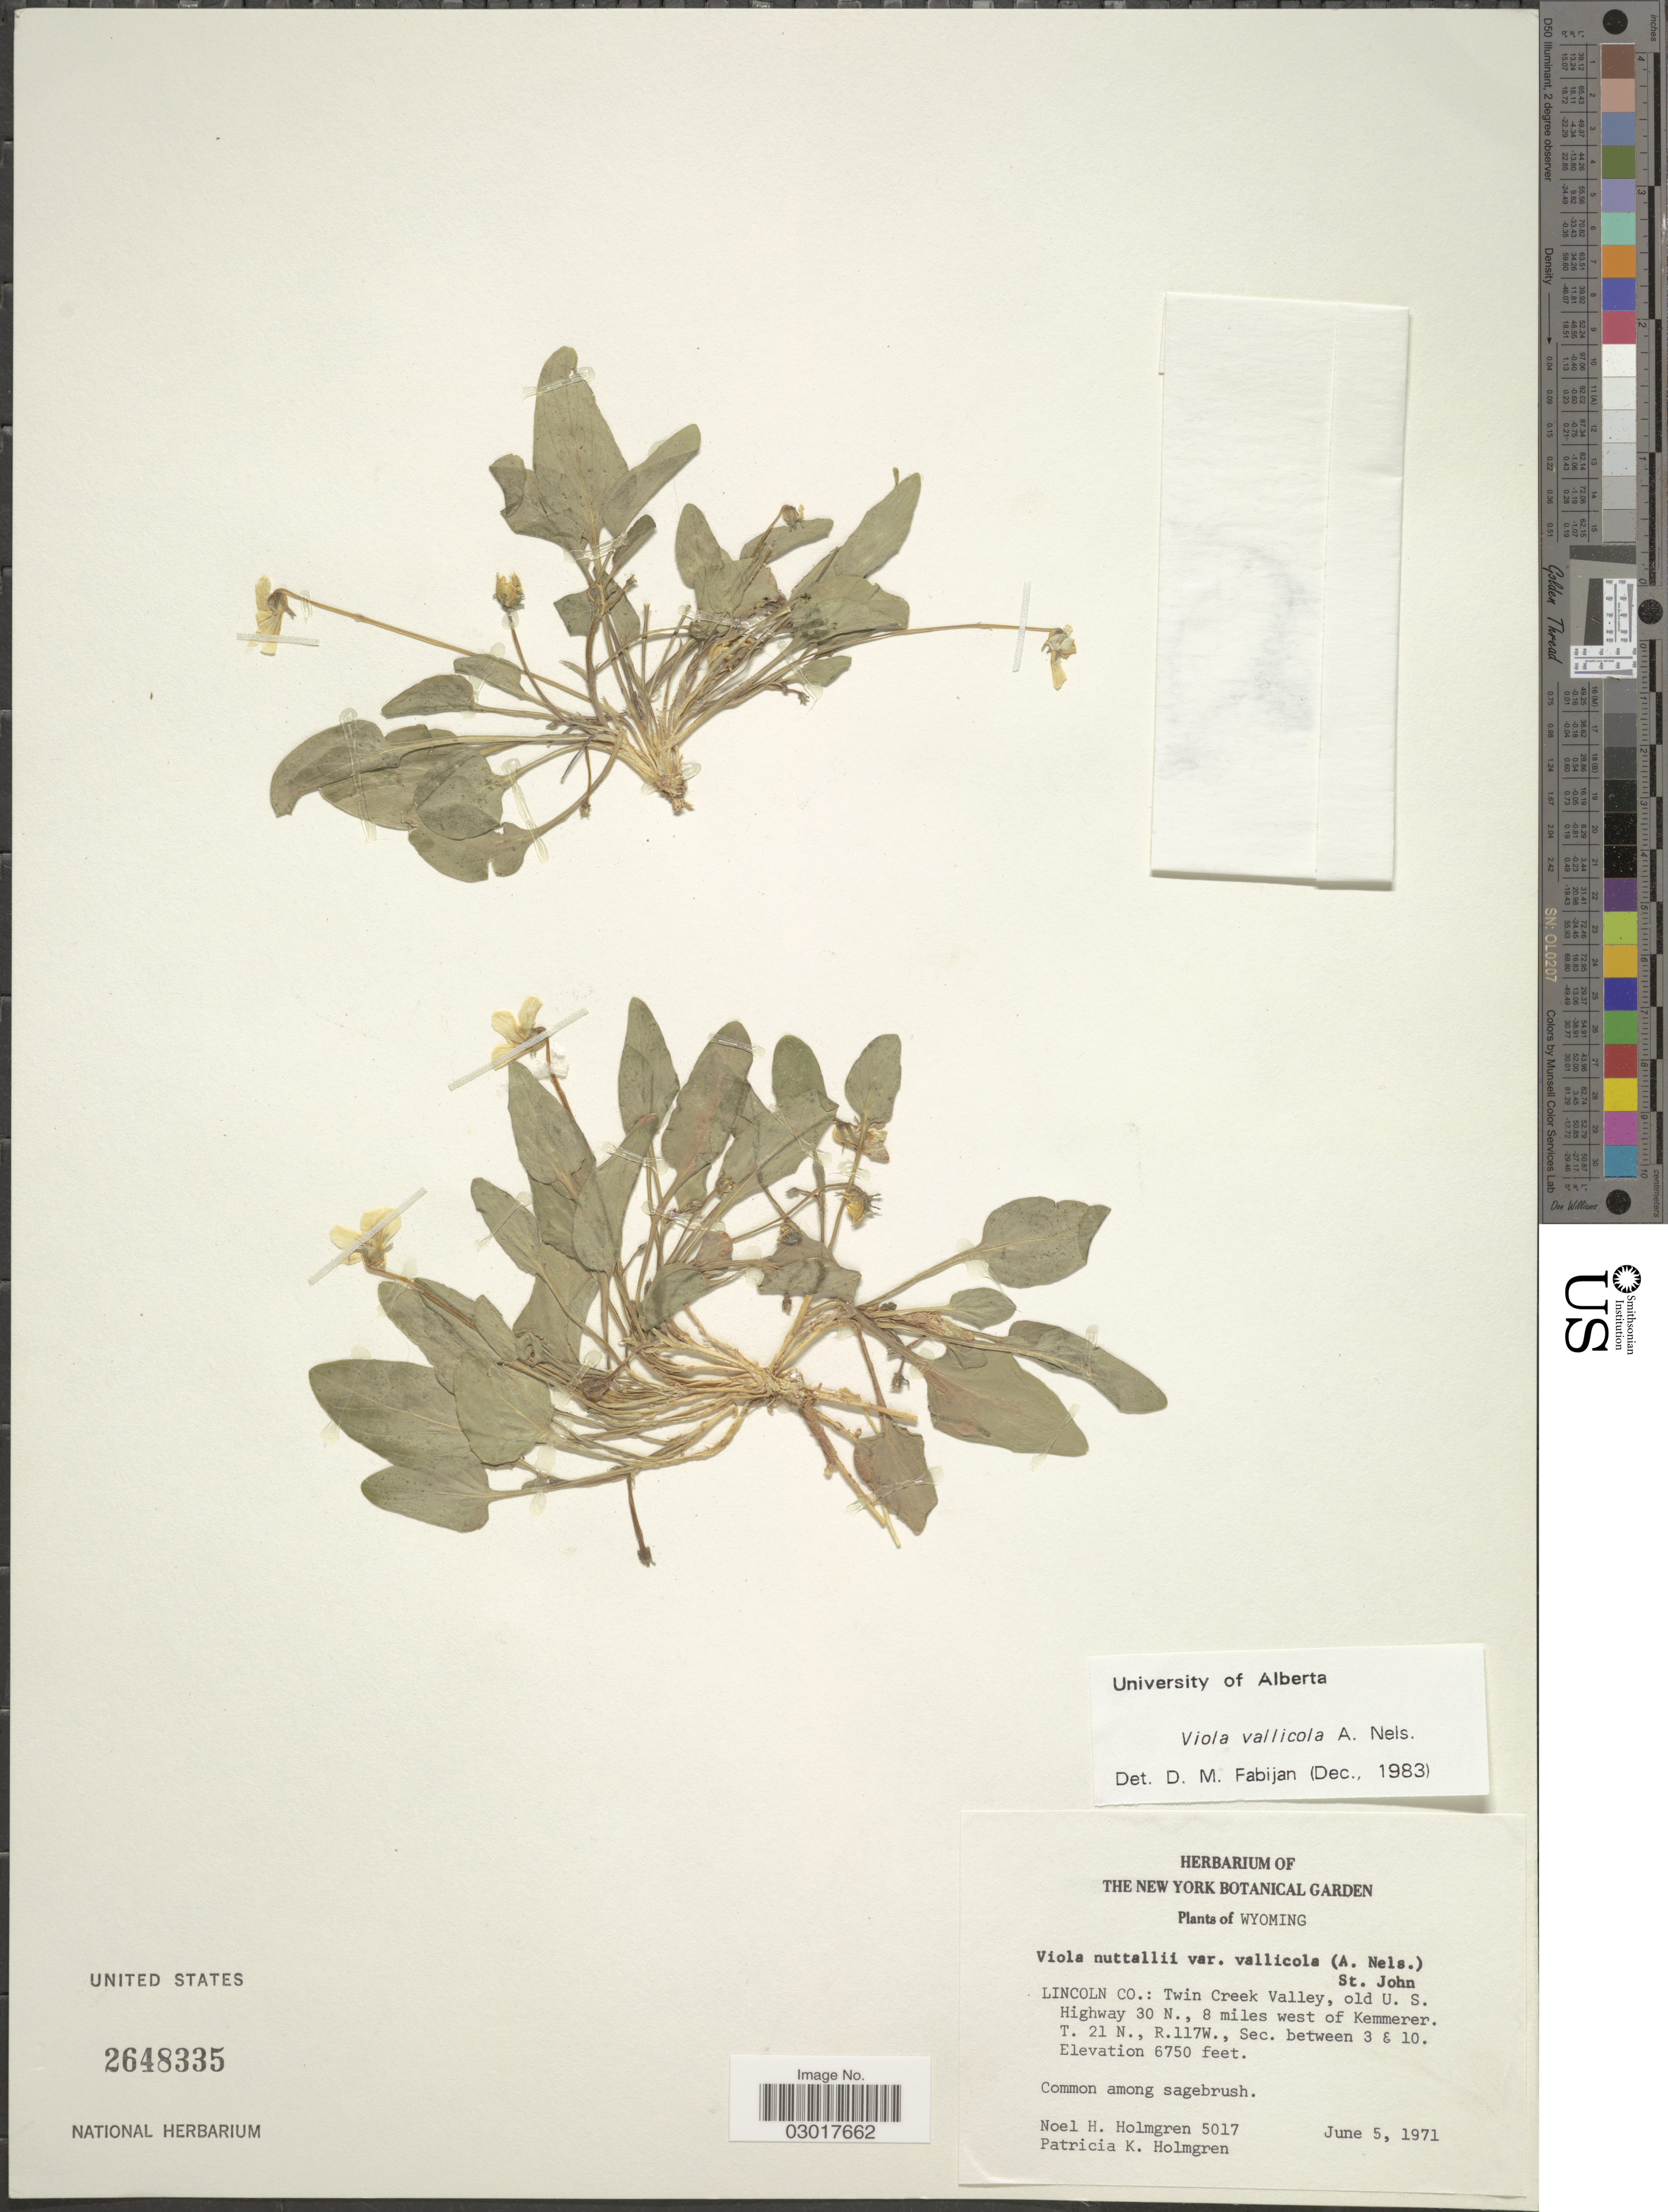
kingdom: Plantae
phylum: Tracheophyta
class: Magnoliopsida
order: Malpighiales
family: Violaceae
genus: Viola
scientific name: Viola vallicola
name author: A. Nelson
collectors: N. H. Holmgren & P. K. Holmgren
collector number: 5017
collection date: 1971-06-05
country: United States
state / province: Wyoming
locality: Lincoln Co.: Twin Creek Valley, old U.S. Highway 30 N., 8 miles west of Kemmerer. T. 21 N., R. 117W., Sec. between 3 & 10.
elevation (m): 2057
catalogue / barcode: US 2648335